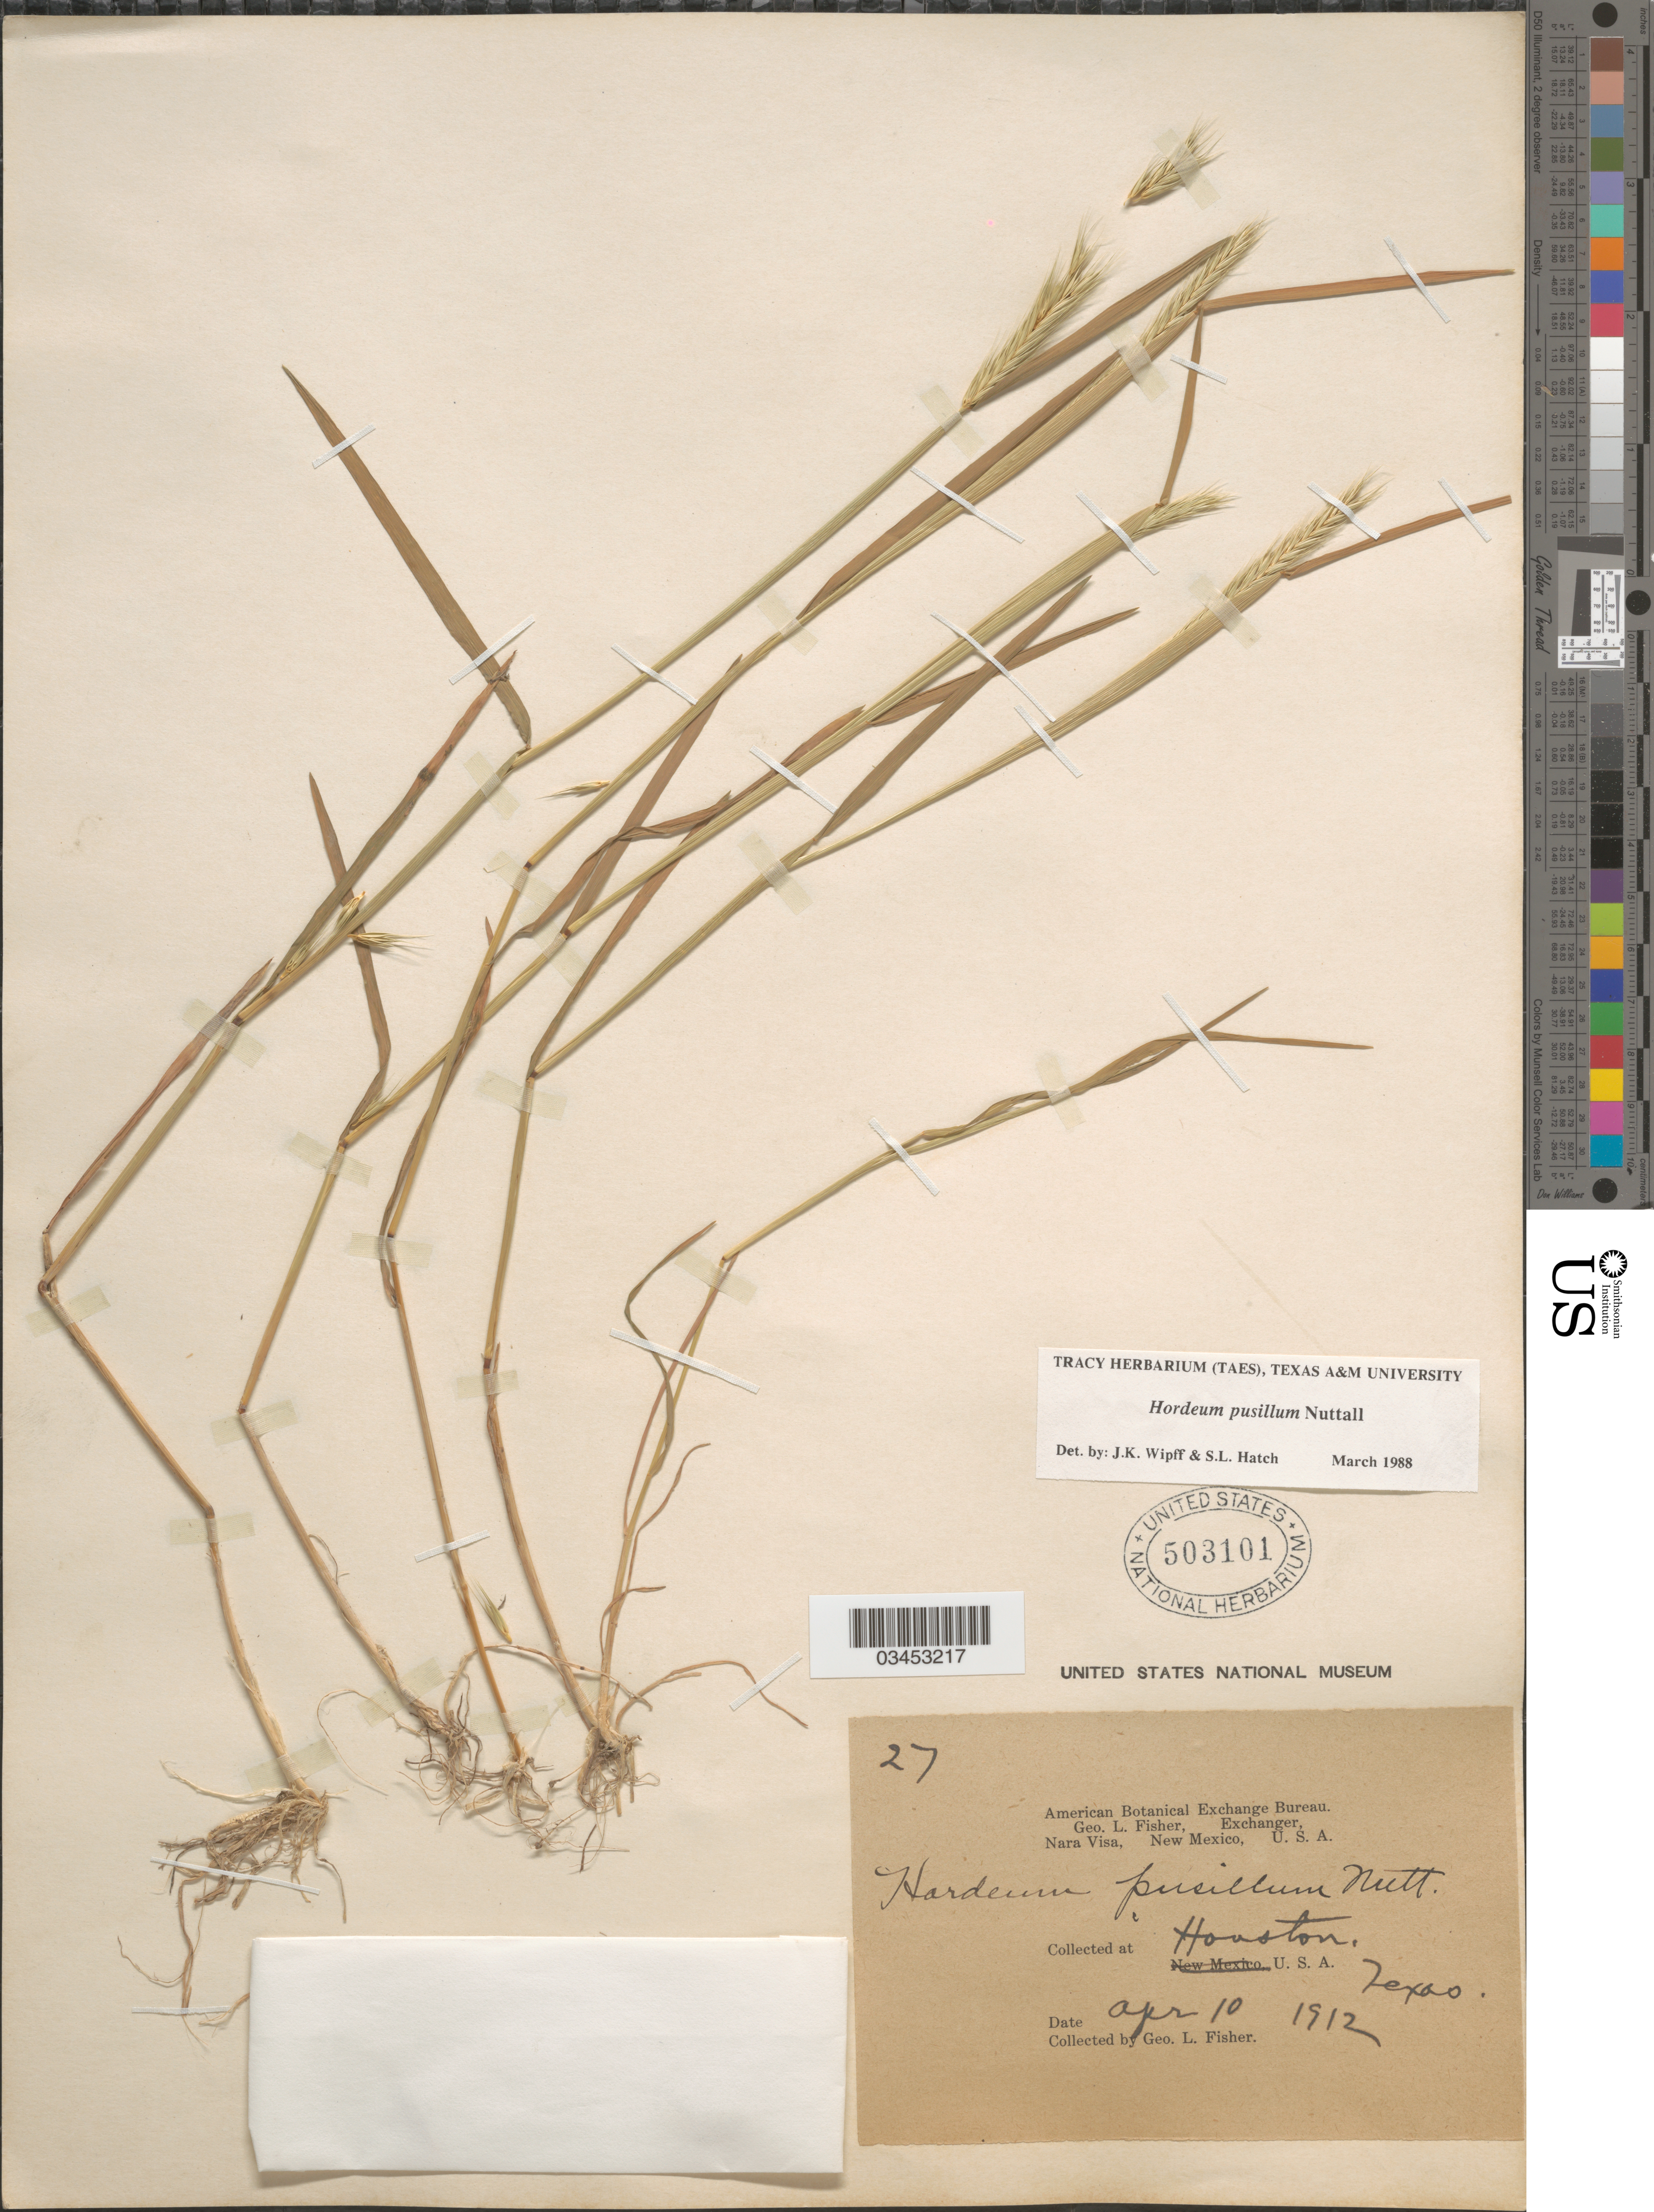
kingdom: Plantae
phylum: Tracheophyta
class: Liliopsida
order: Poales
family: Poaceae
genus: Hordeum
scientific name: Hordeum pusillum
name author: Nutt.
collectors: G. L. Fisher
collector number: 27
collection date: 1912-04-10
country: United States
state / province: Texas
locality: Houston.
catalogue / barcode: US 503101